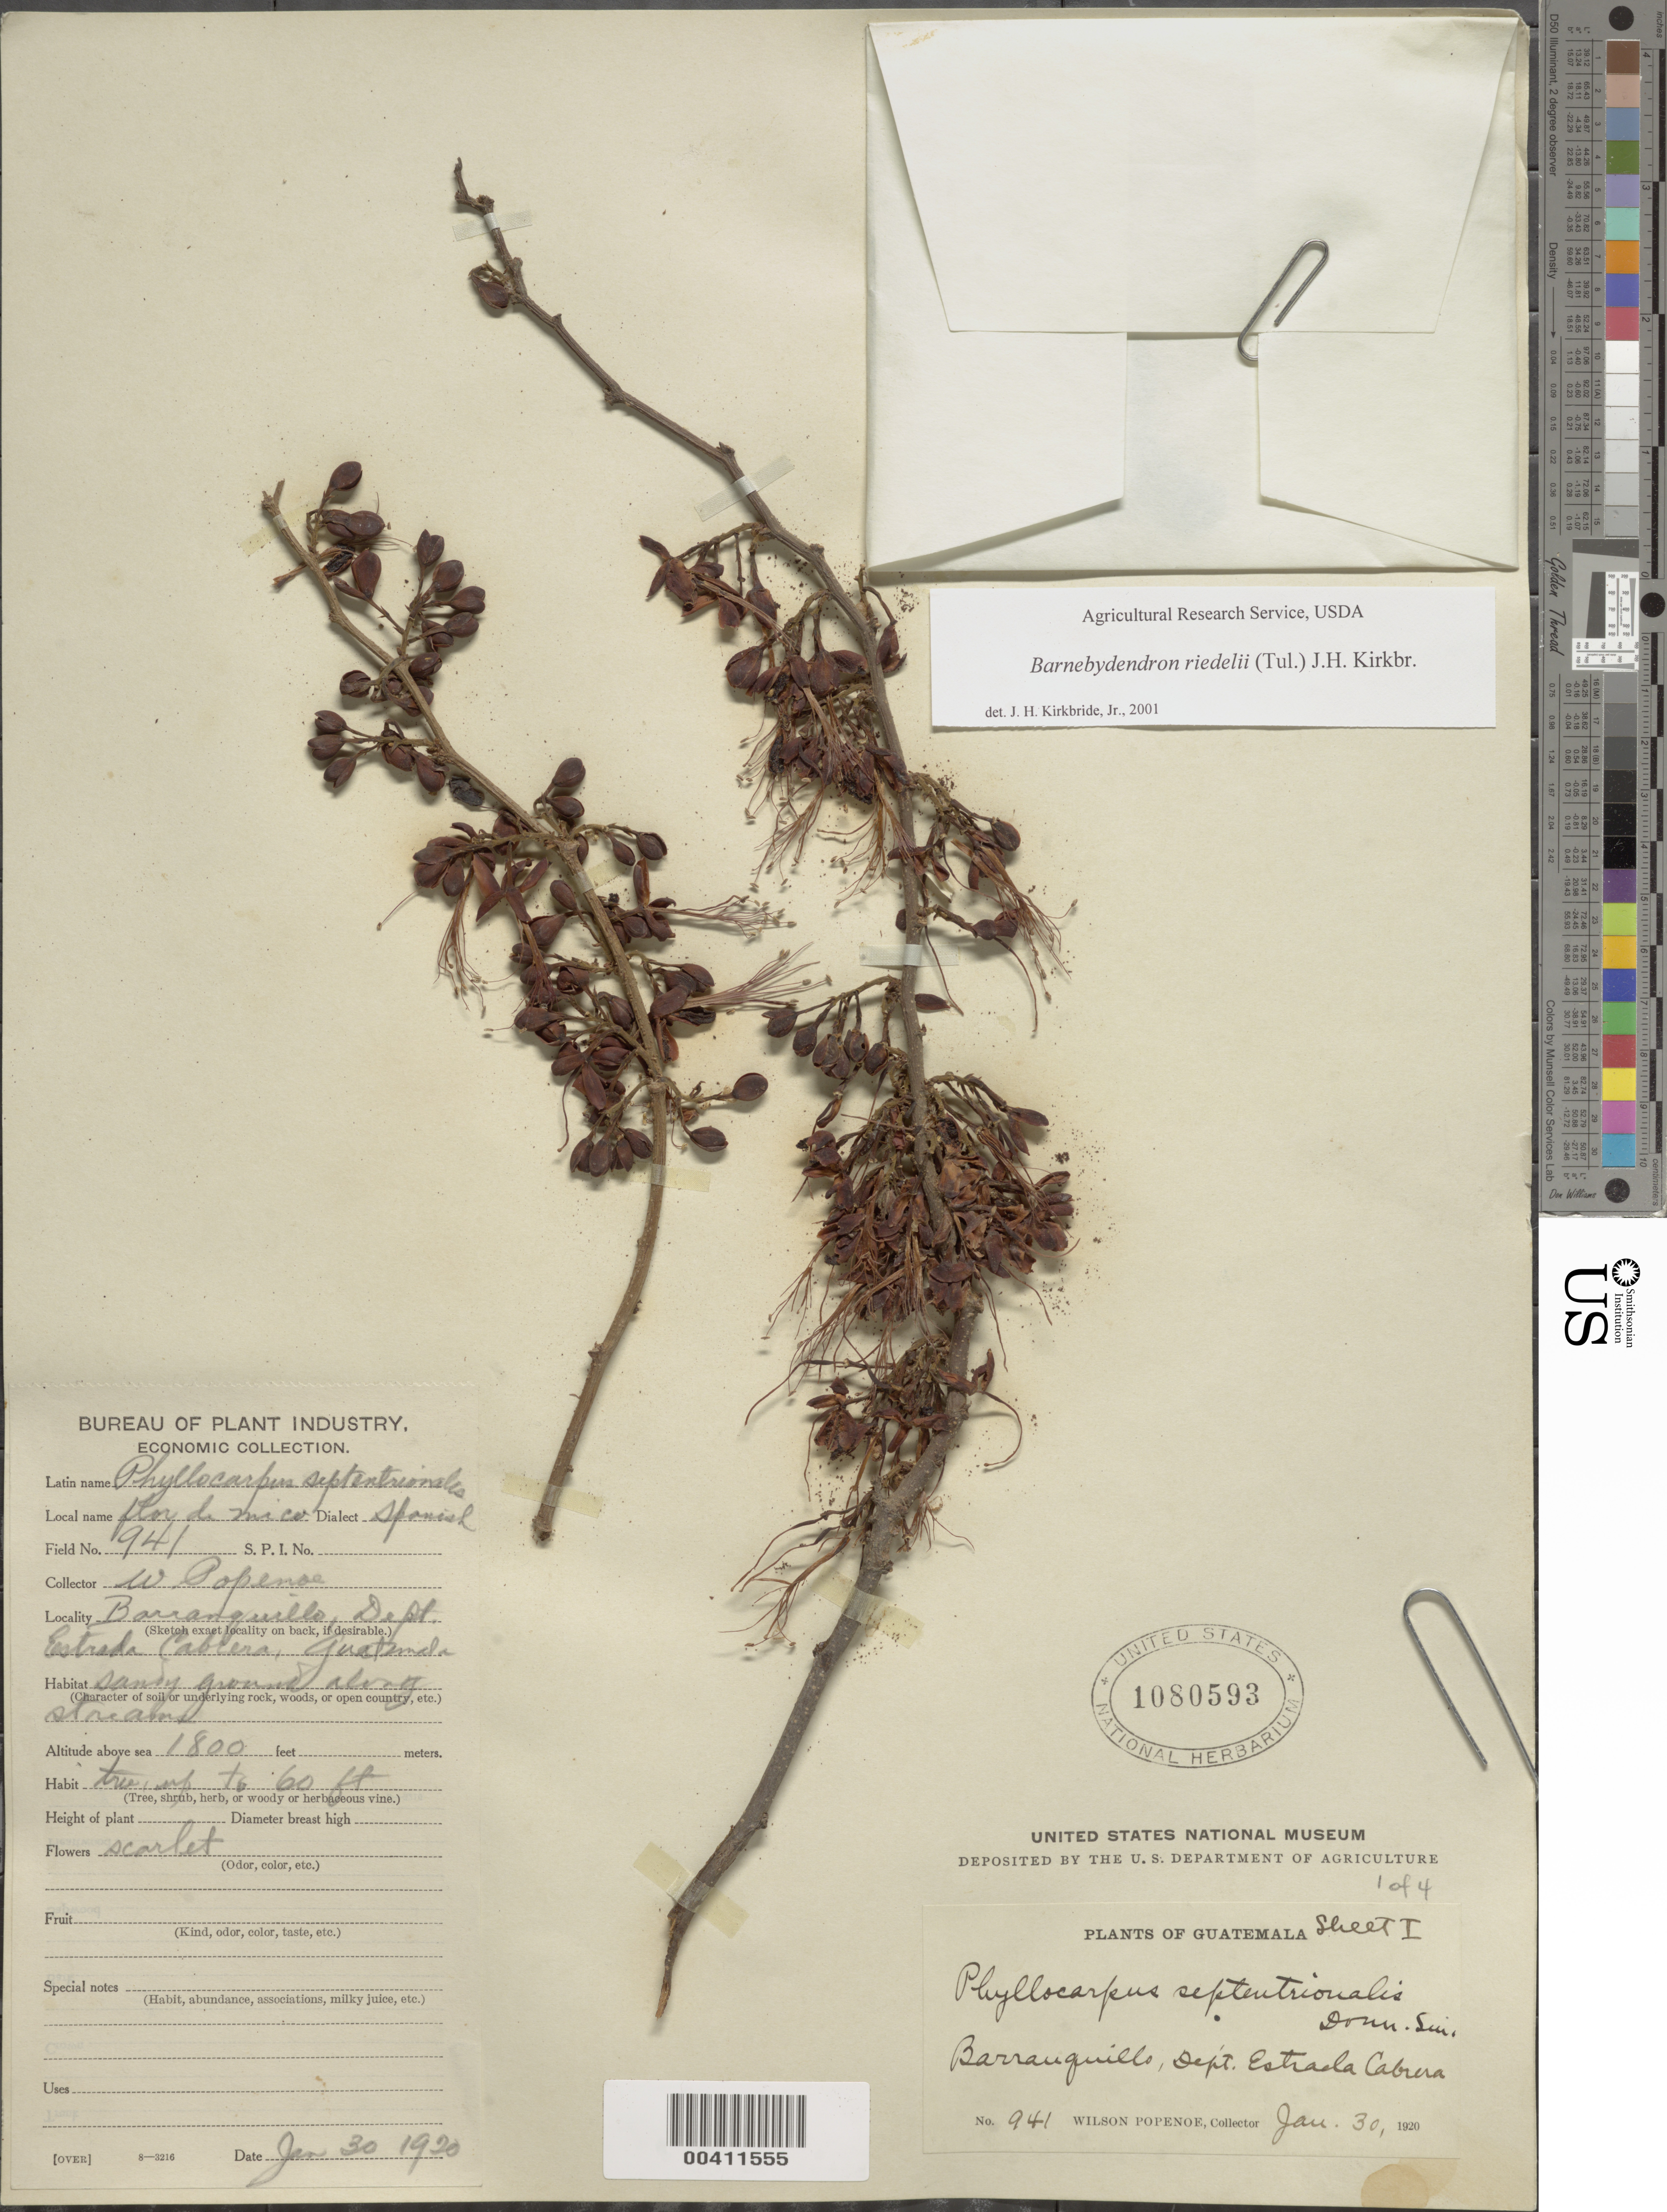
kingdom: Plantae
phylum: Tracheophyta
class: Magnoliopsida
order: Fabales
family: Fabaceae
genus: Barnebydendron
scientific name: Barnebydendron riedelii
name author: (Tul.) J.H. Kirkbr.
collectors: W. Popenoe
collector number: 941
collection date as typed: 30 Jan 1920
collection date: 1920-01-30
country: Guatemala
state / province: El Progreso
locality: Barranquillo, estrada Cabrera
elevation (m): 549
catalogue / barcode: US 1080593